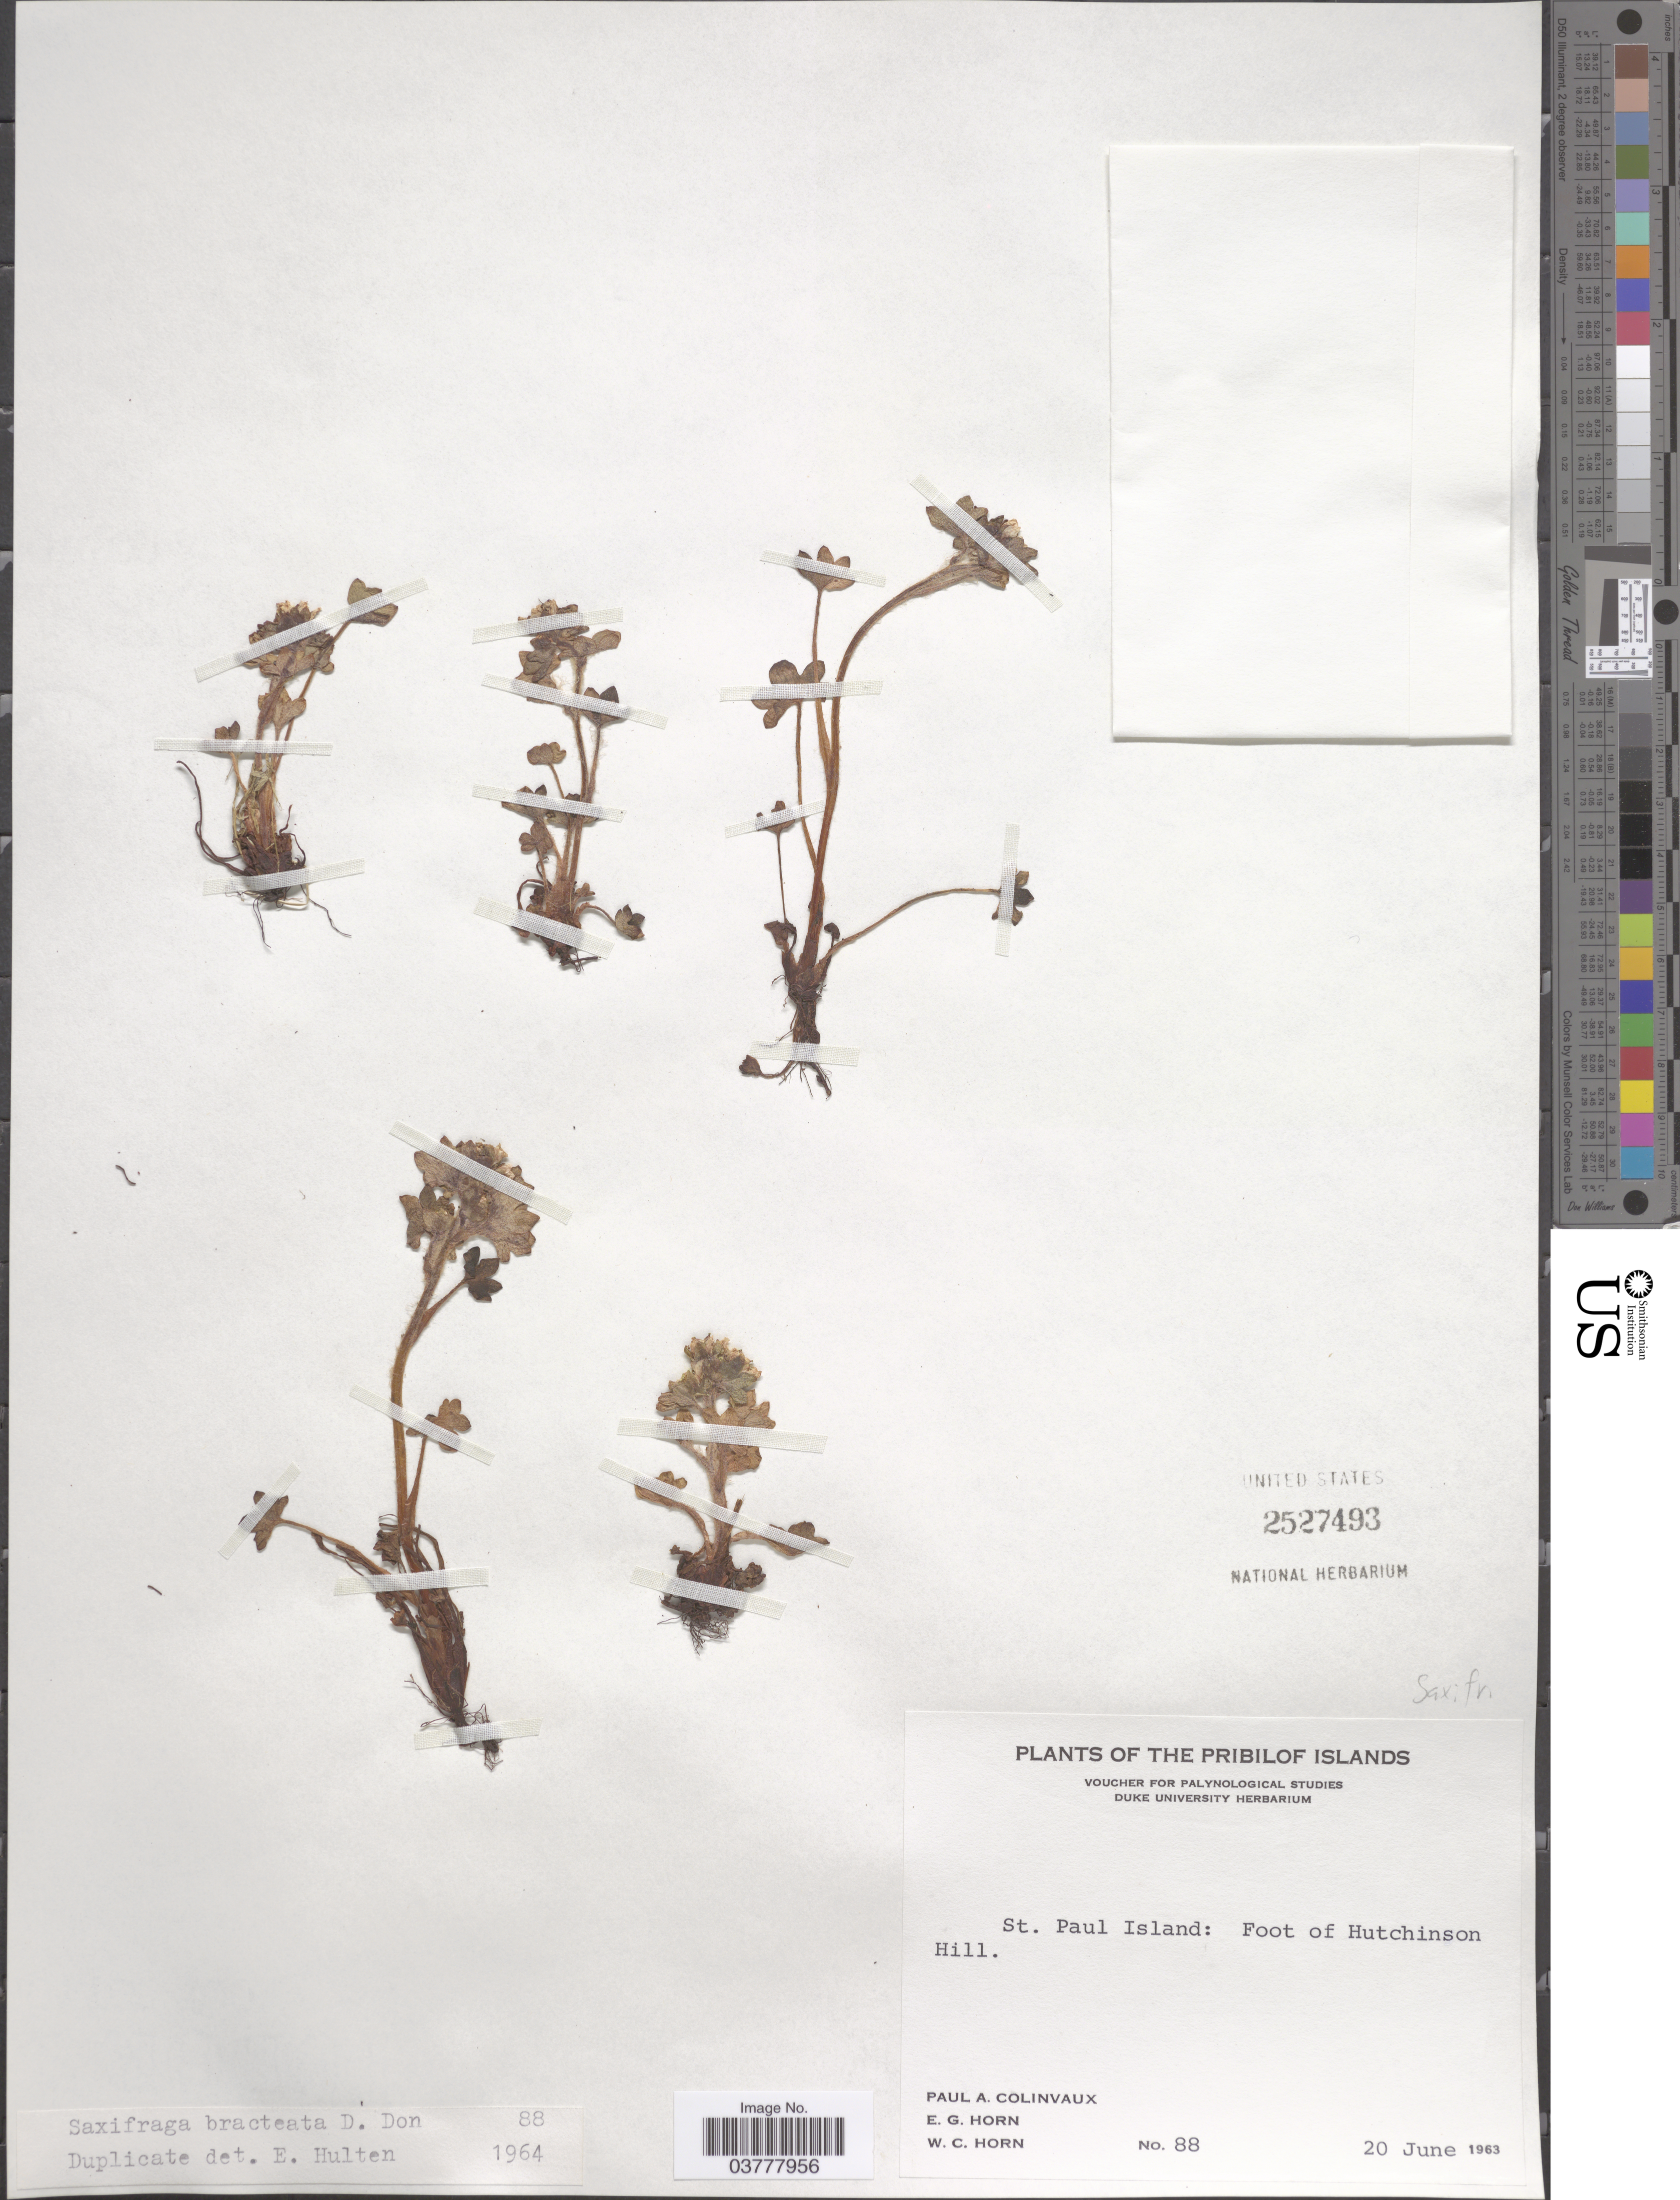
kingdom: Plantae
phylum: Tracheophyta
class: Magnoliopsida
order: Saxifragales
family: Saxifragaceae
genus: Saxifraga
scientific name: Saxifraga bracteata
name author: D. Don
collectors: P. Colinvaux, E. Horn & W. Horn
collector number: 88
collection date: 1963-06-20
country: United States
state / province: Alaska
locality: The Pribilof Islands. St. Paul Island: Foot of Hutchinson Hill.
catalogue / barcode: US 2527493